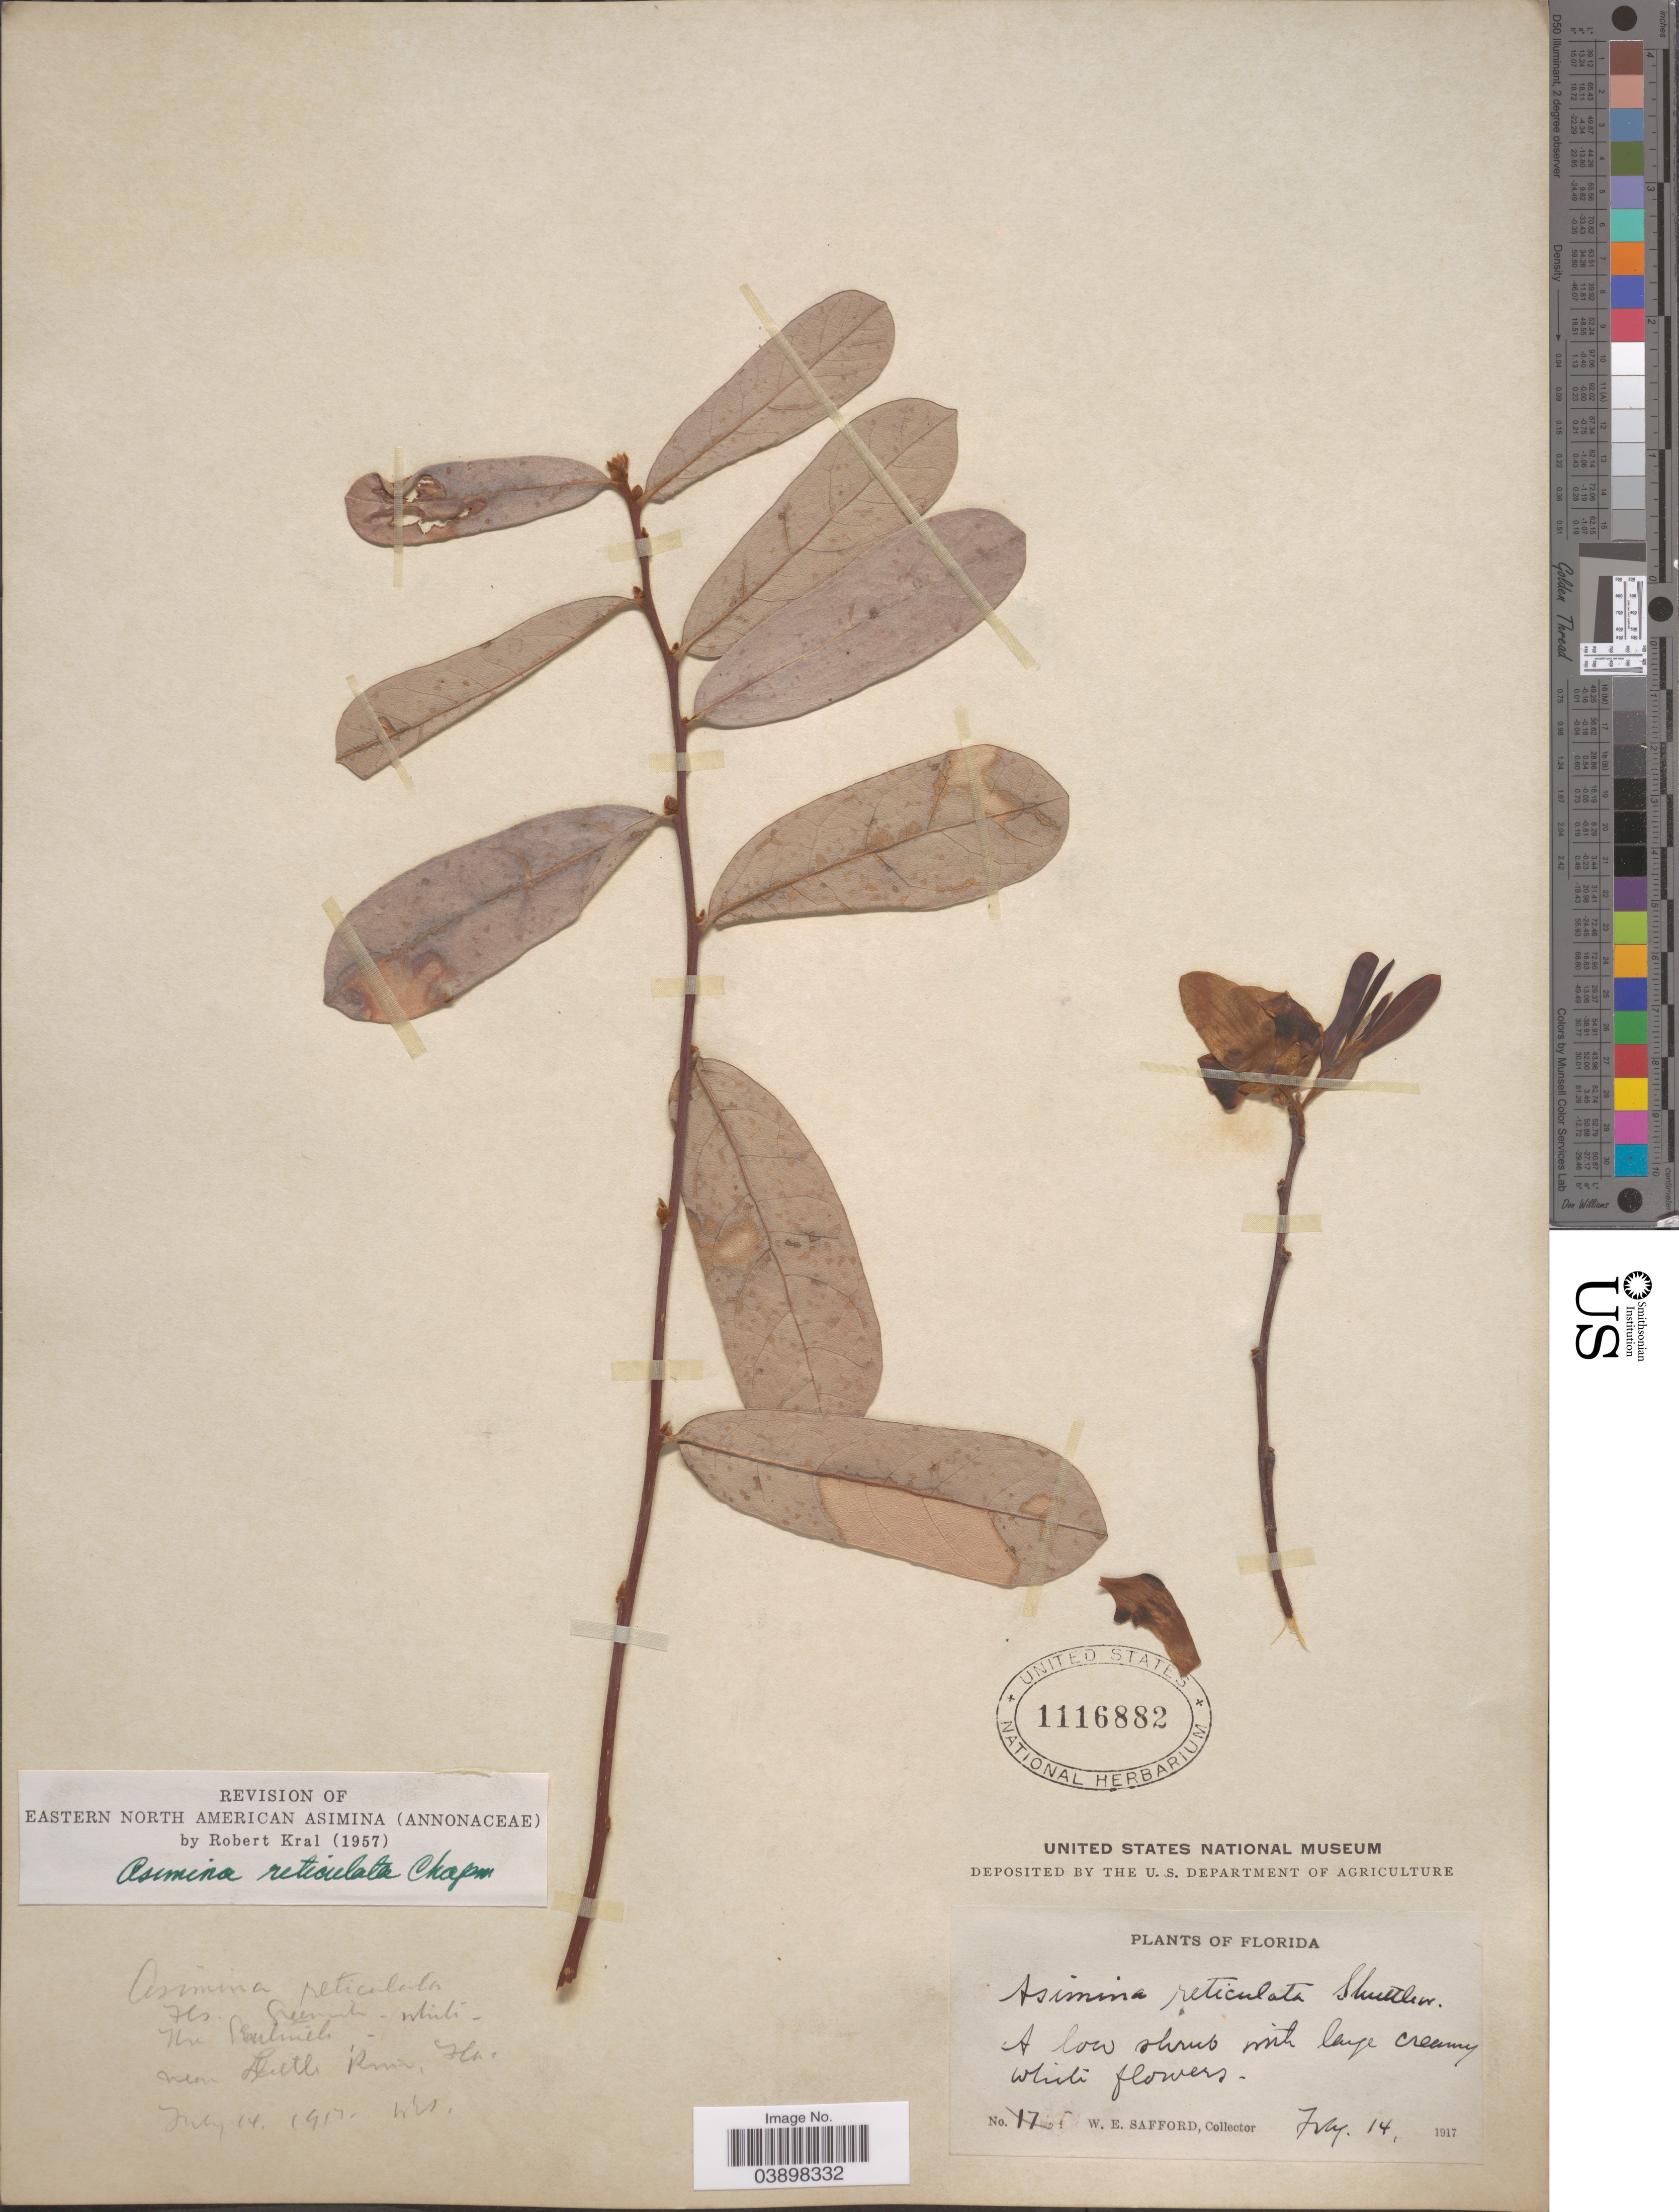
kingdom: Plantae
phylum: Tracheophyta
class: Magnoliopsida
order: Magnoliales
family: Annonaceae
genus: Asimina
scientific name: Asimina reticulata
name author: (Shuttlew.) Chapm.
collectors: W. E. Safford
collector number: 1765*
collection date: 1917-05-14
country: United States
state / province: Florida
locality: Near Little River.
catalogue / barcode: US 1116882